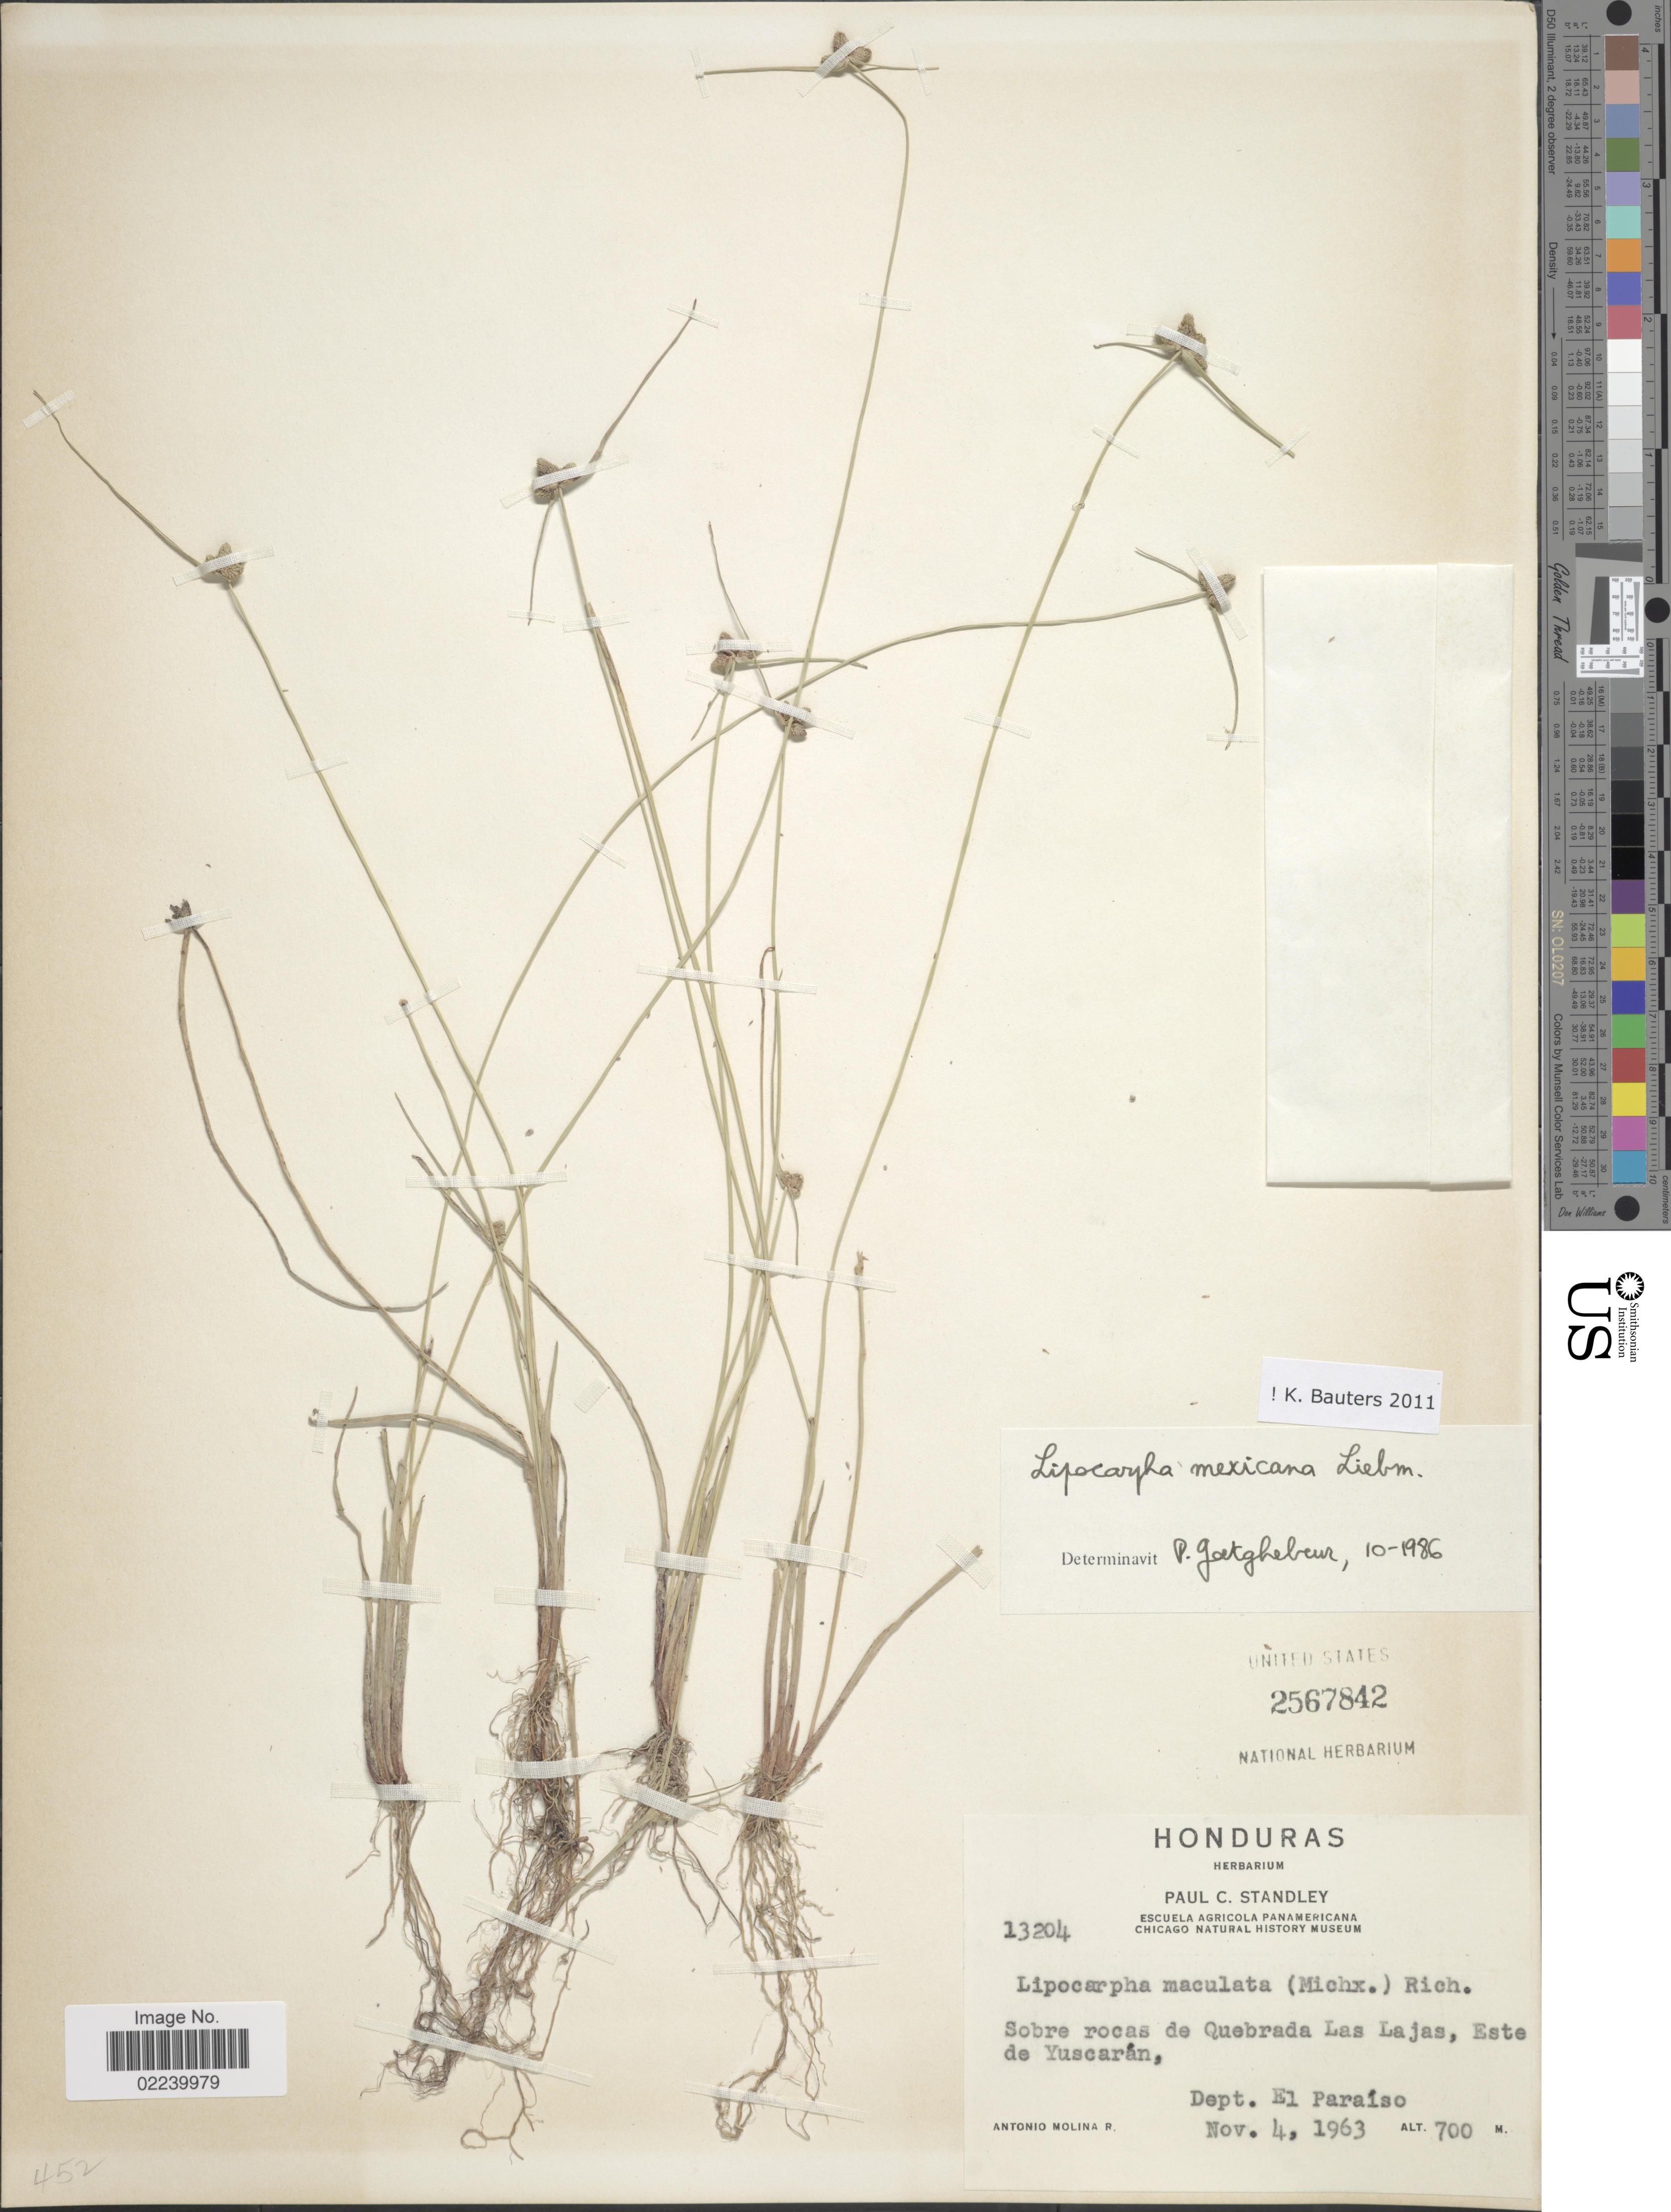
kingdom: Plantae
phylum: Tracheophyta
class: Liliopsida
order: Poales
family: Cyperaceae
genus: Cyperus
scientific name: Cyperus lipomexicanus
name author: Goetgh.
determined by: Strong, M. T., (US), Smithsonian Institution - National Museum of Natural History (UNITED STATES)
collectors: A. Molina R.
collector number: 13204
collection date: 1963-11-04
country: Honduras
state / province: El Paraíso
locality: Sobre rocas de Quebrada Las Lajas, Este de Yuscaran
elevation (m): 700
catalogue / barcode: US 2567842